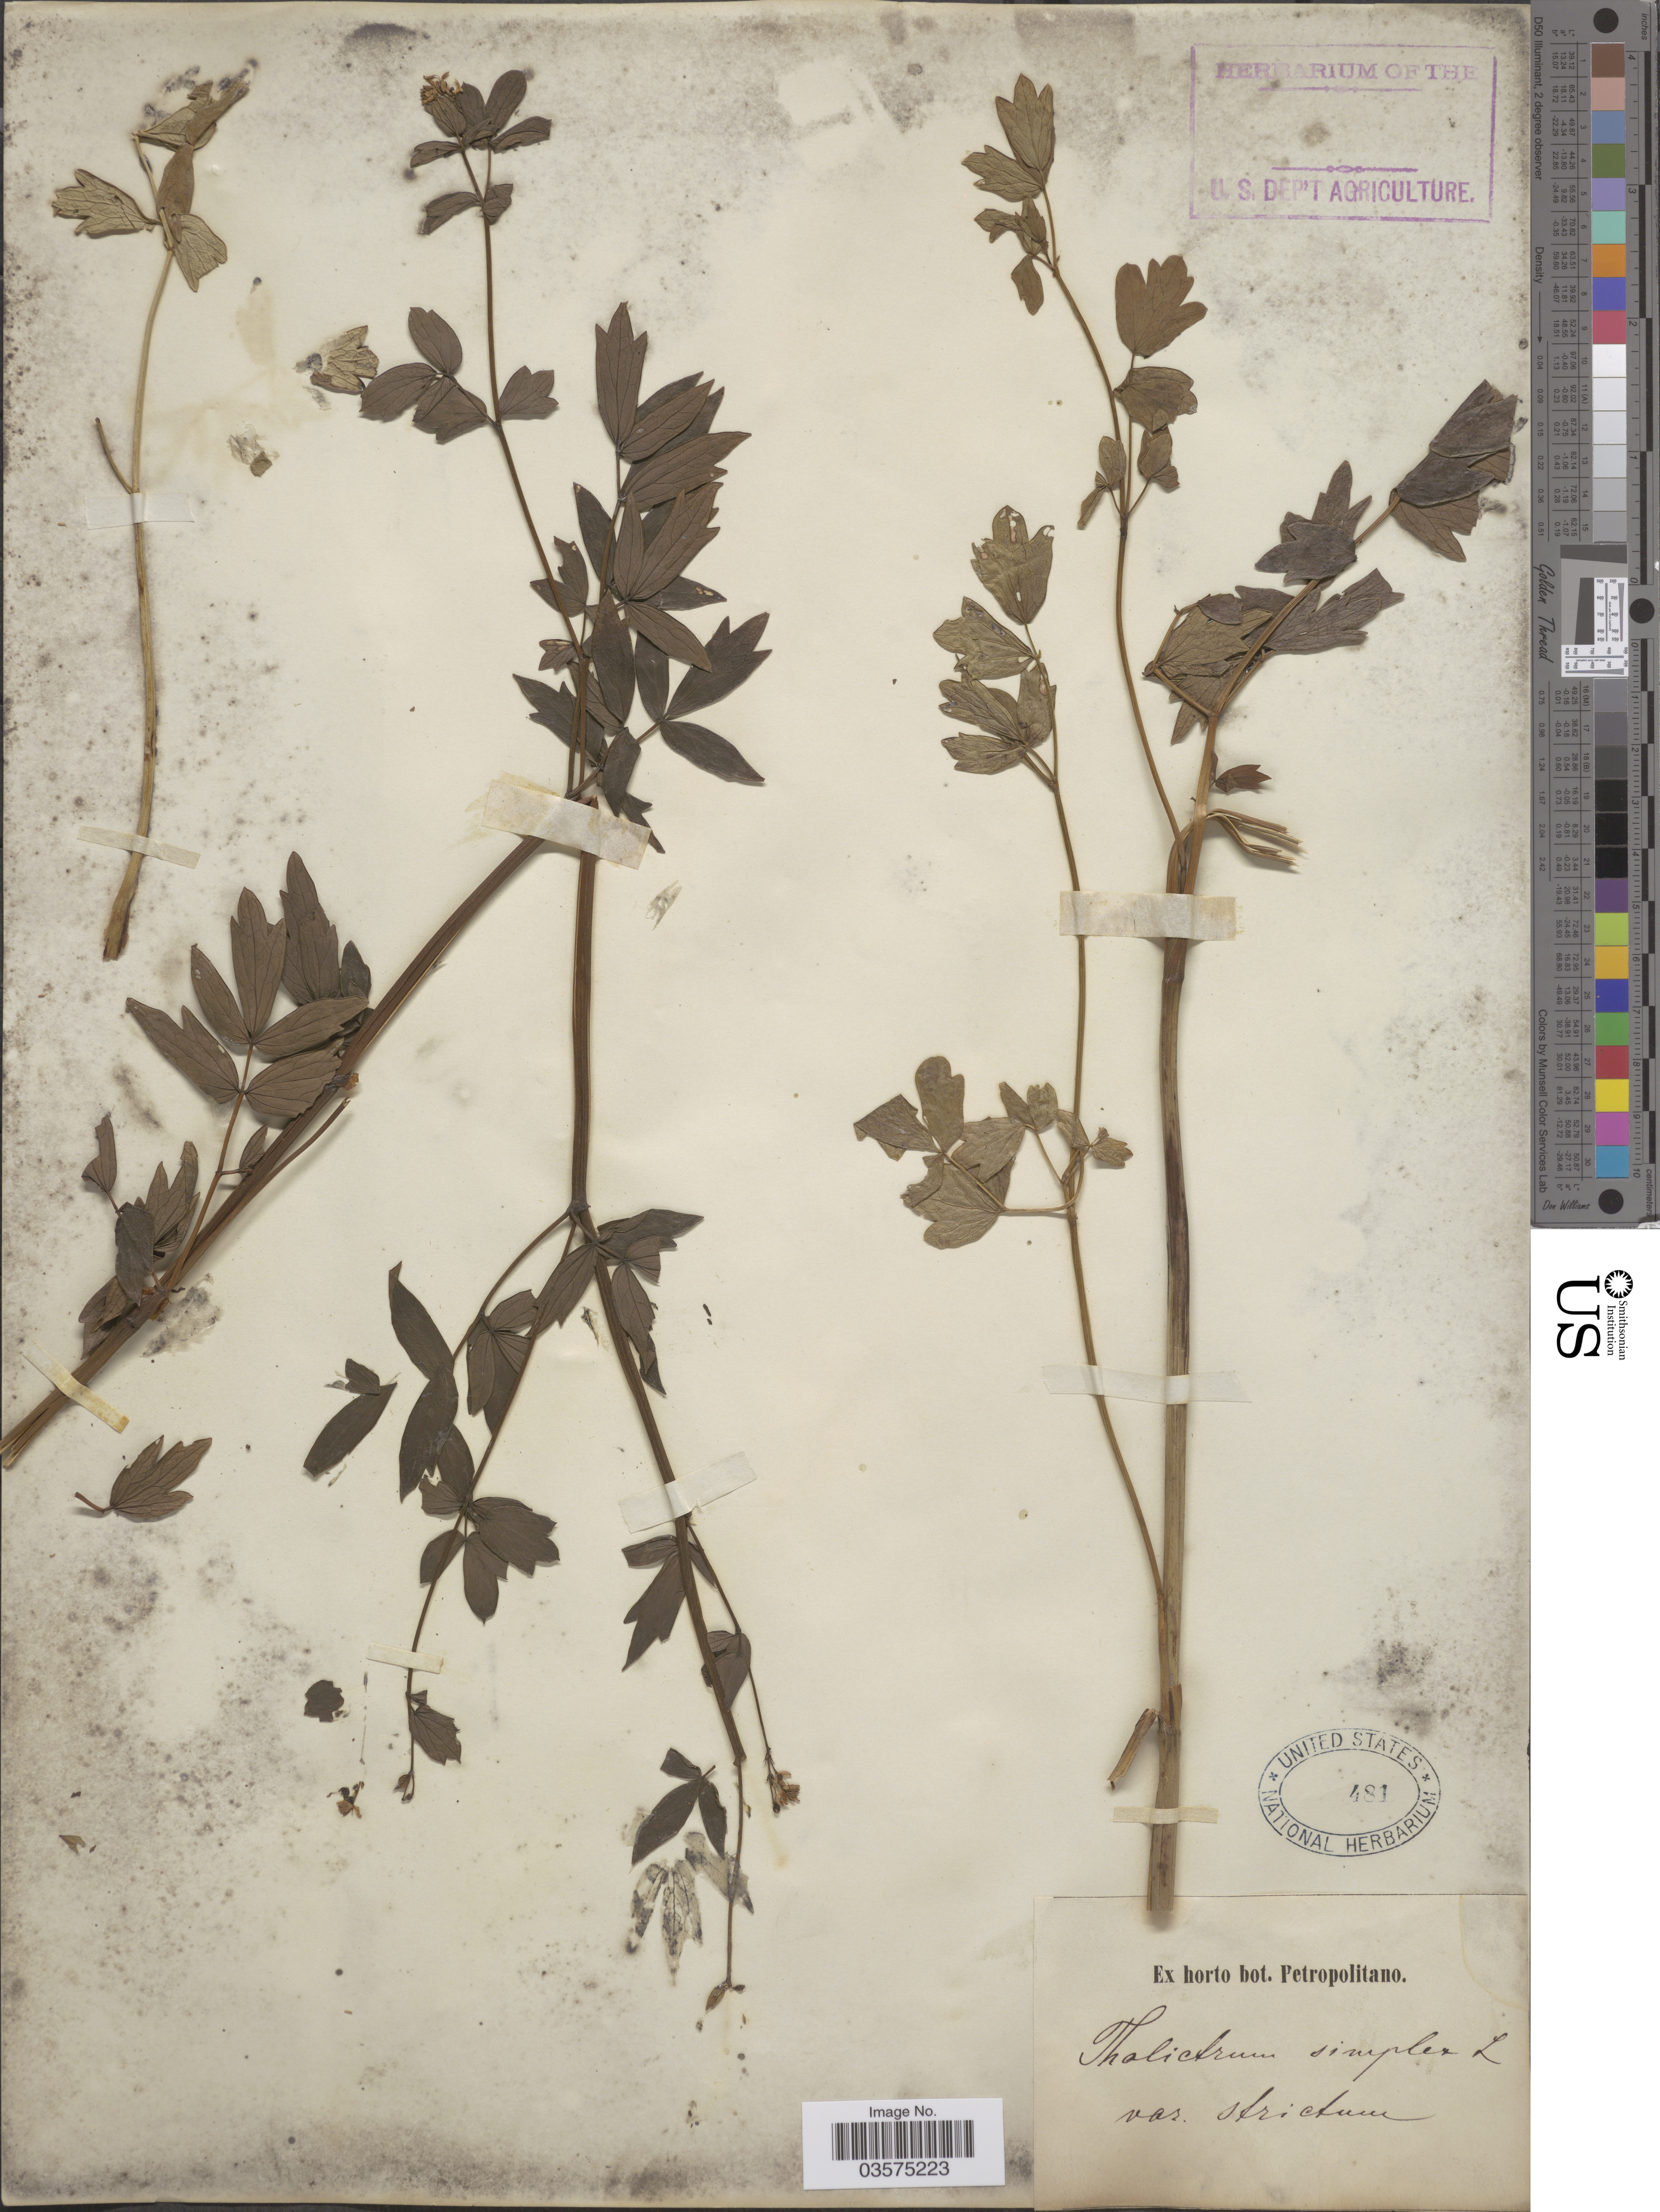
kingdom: Plantae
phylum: Tracheophyta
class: Magnoliopsida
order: Ranunculales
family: Ranunculaceae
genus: Thalictrum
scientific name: Thalictrum simplex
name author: L.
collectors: ex Herb. bot. Petropolitano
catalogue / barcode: US 481